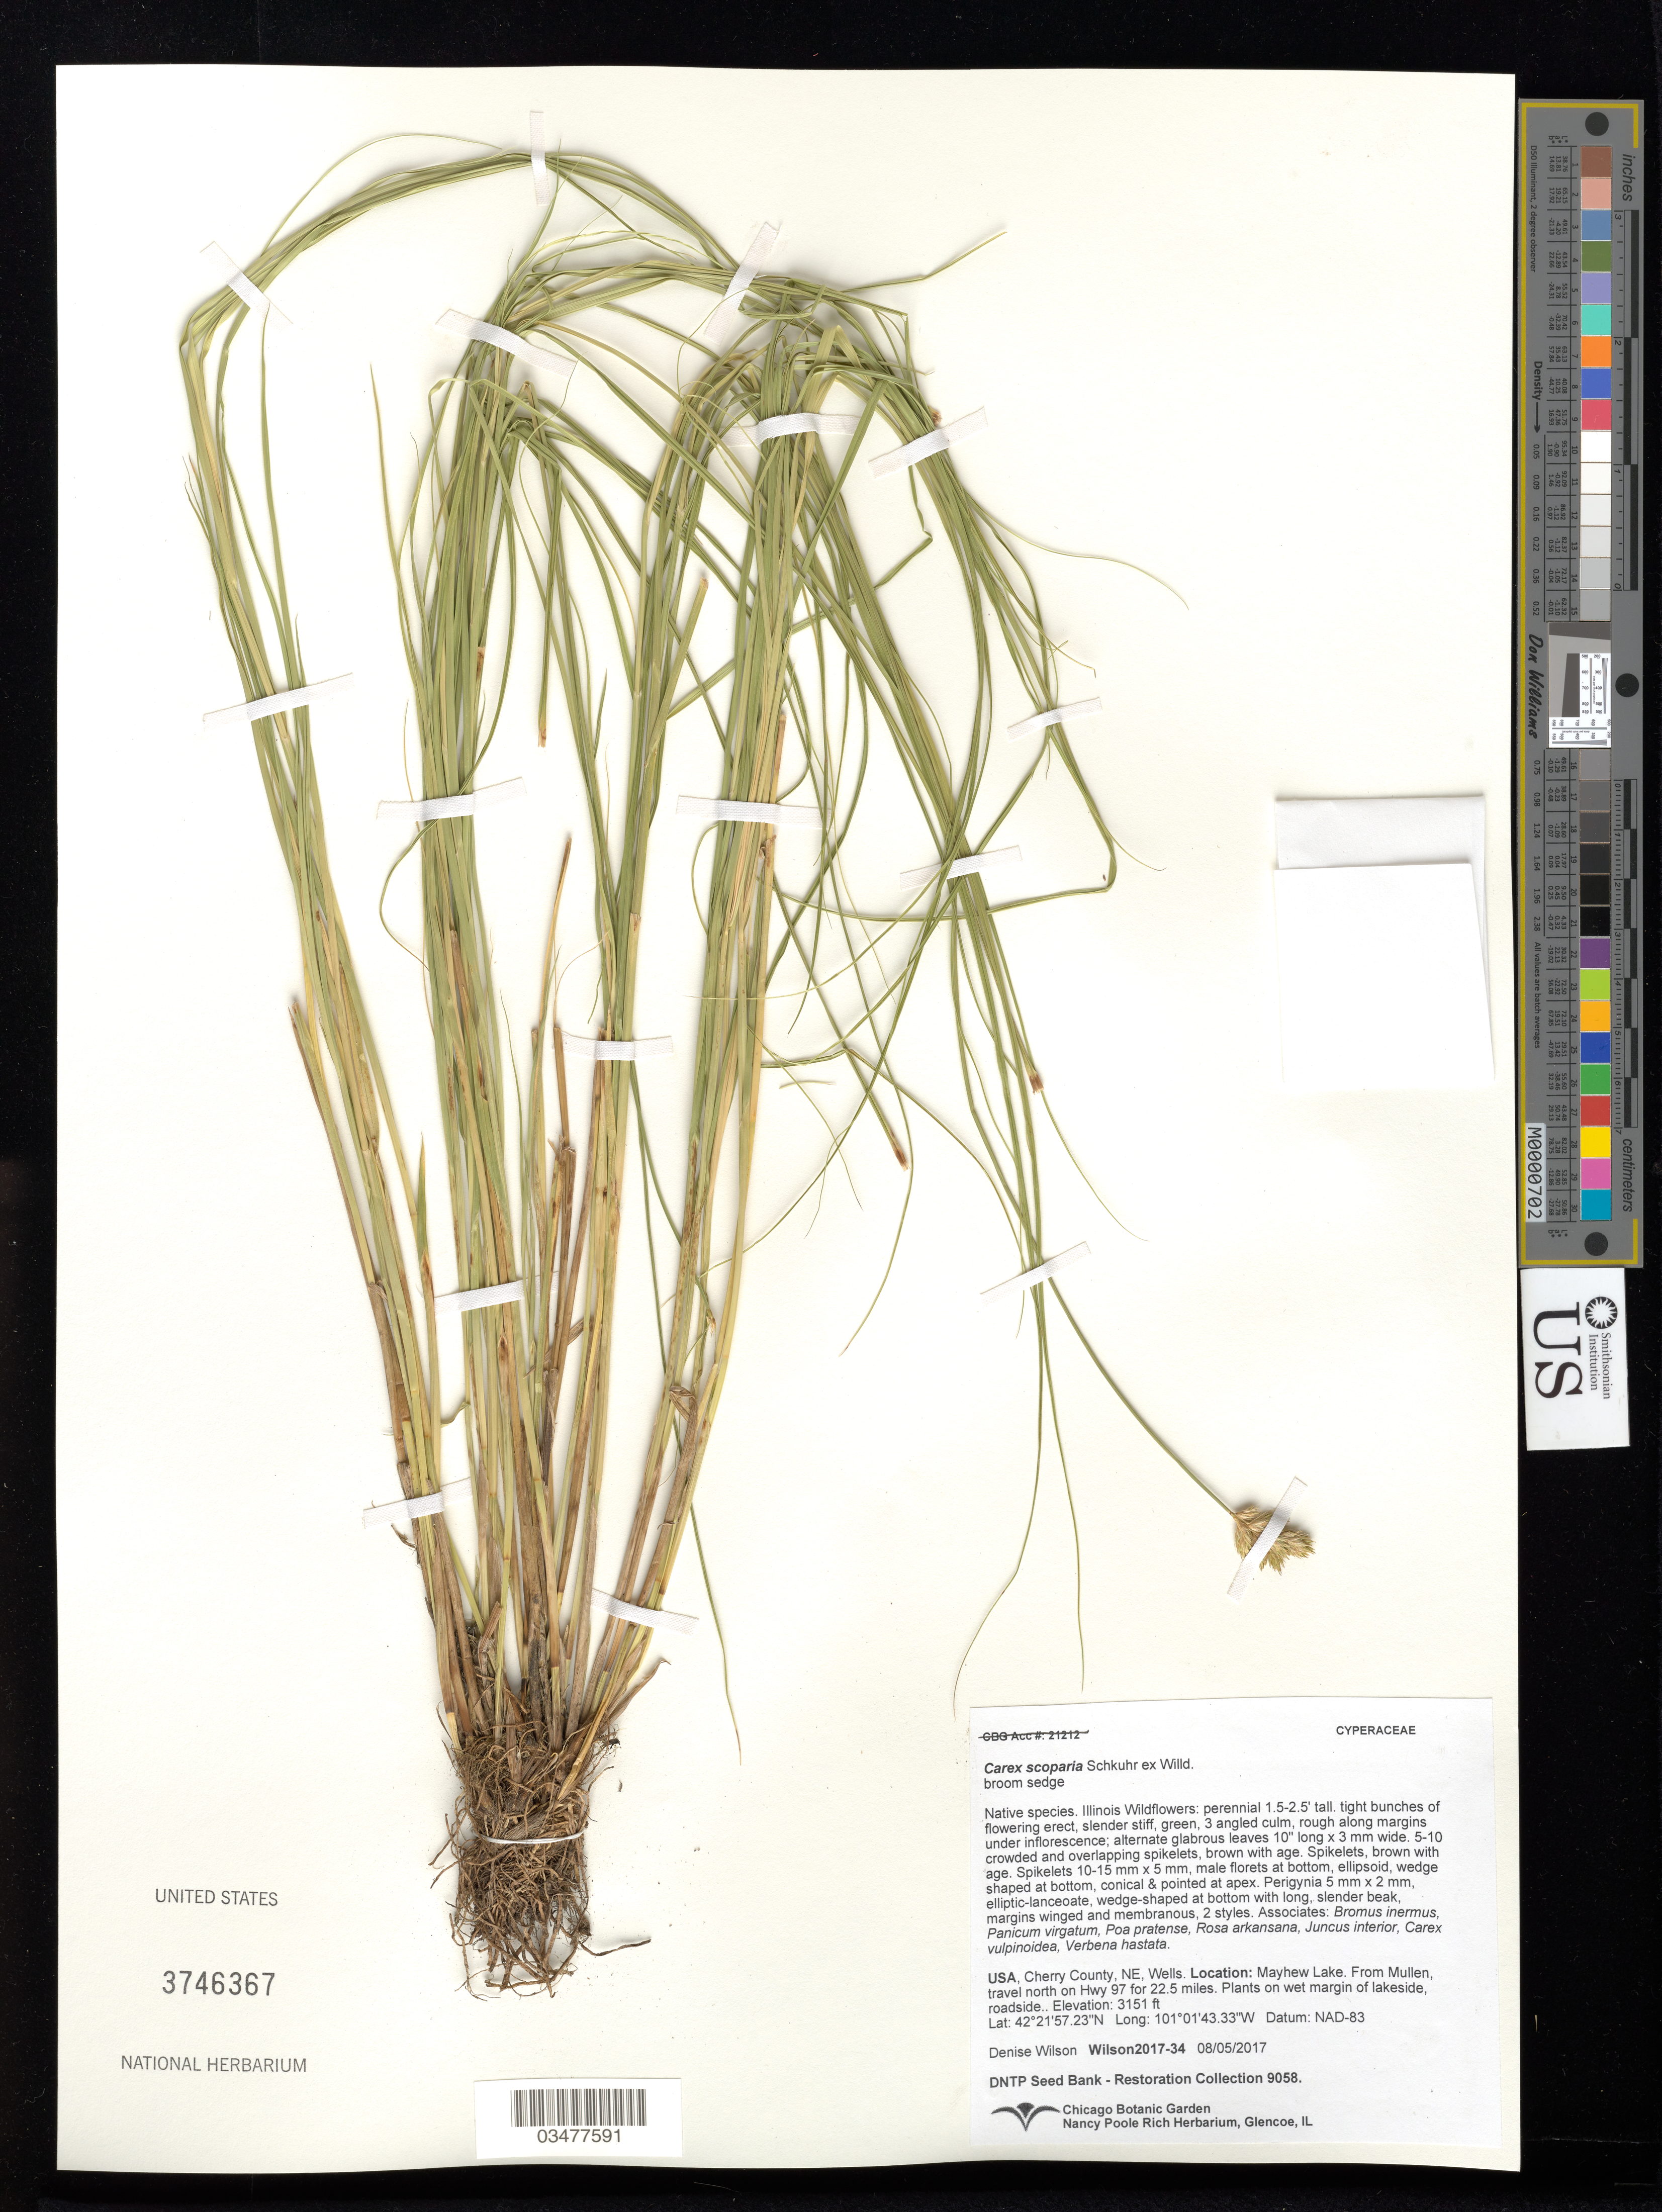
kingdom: Plantae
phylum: Tracheophyta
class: Liliopsida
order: Poales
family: Cyperaceae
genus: Carex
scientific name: Carex scoparia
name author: Schkuhr ex Willd.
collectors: D. Wilson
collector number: Wilson2017-34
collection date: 2017-08-05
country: United States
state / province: Nebraska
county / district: Cherry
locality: Mayhew Lake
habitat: With Poa pratense, Rosa arkansana, Juncus interior, Verbena hastata, ect.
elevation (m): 960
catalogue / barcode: US 3746367